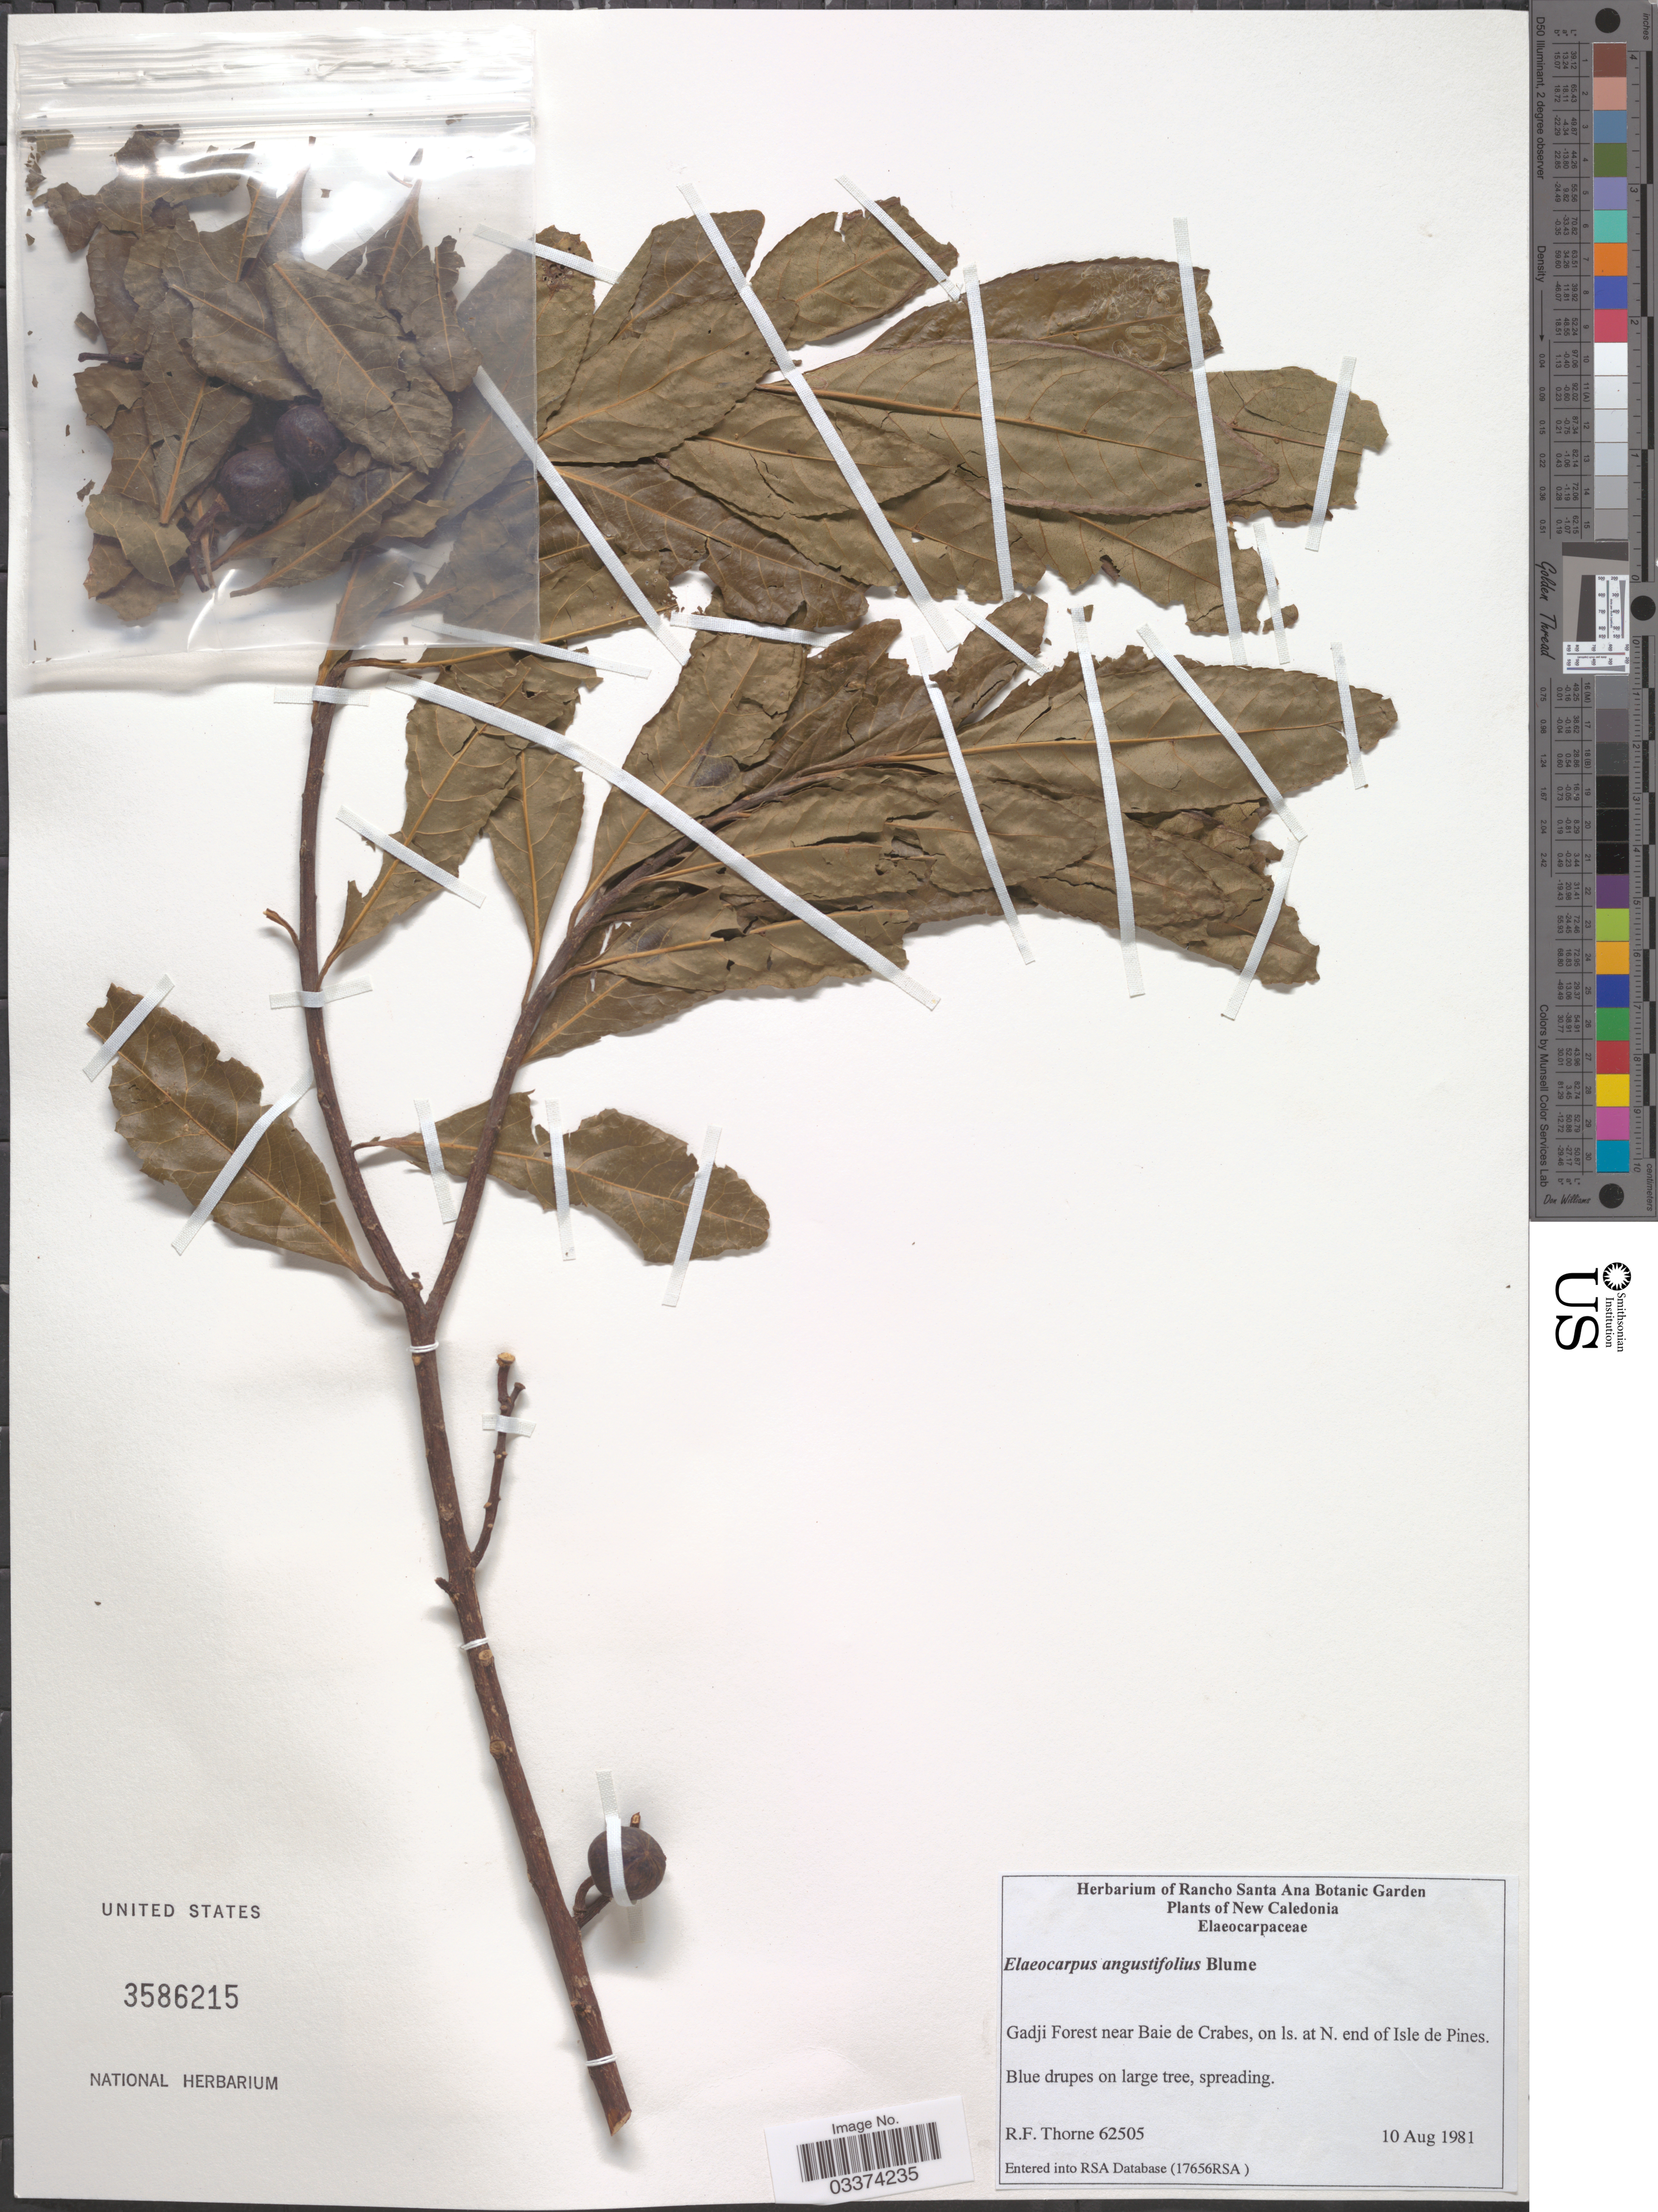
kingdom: Plantae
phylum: Tracheophyta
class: Magnoliopsida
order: Oxalidales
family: Elaeocarpaceae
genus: Elaeocarpus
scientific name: Elaeocarpus angustifolius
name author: Blume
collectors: R. Thorne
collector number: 62505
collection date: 1981-08-10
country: New Caledonia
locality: Gadji Forest near Baie de Crabes, on Is. at N. end of Isle de Pines.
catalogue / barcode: US 3586215